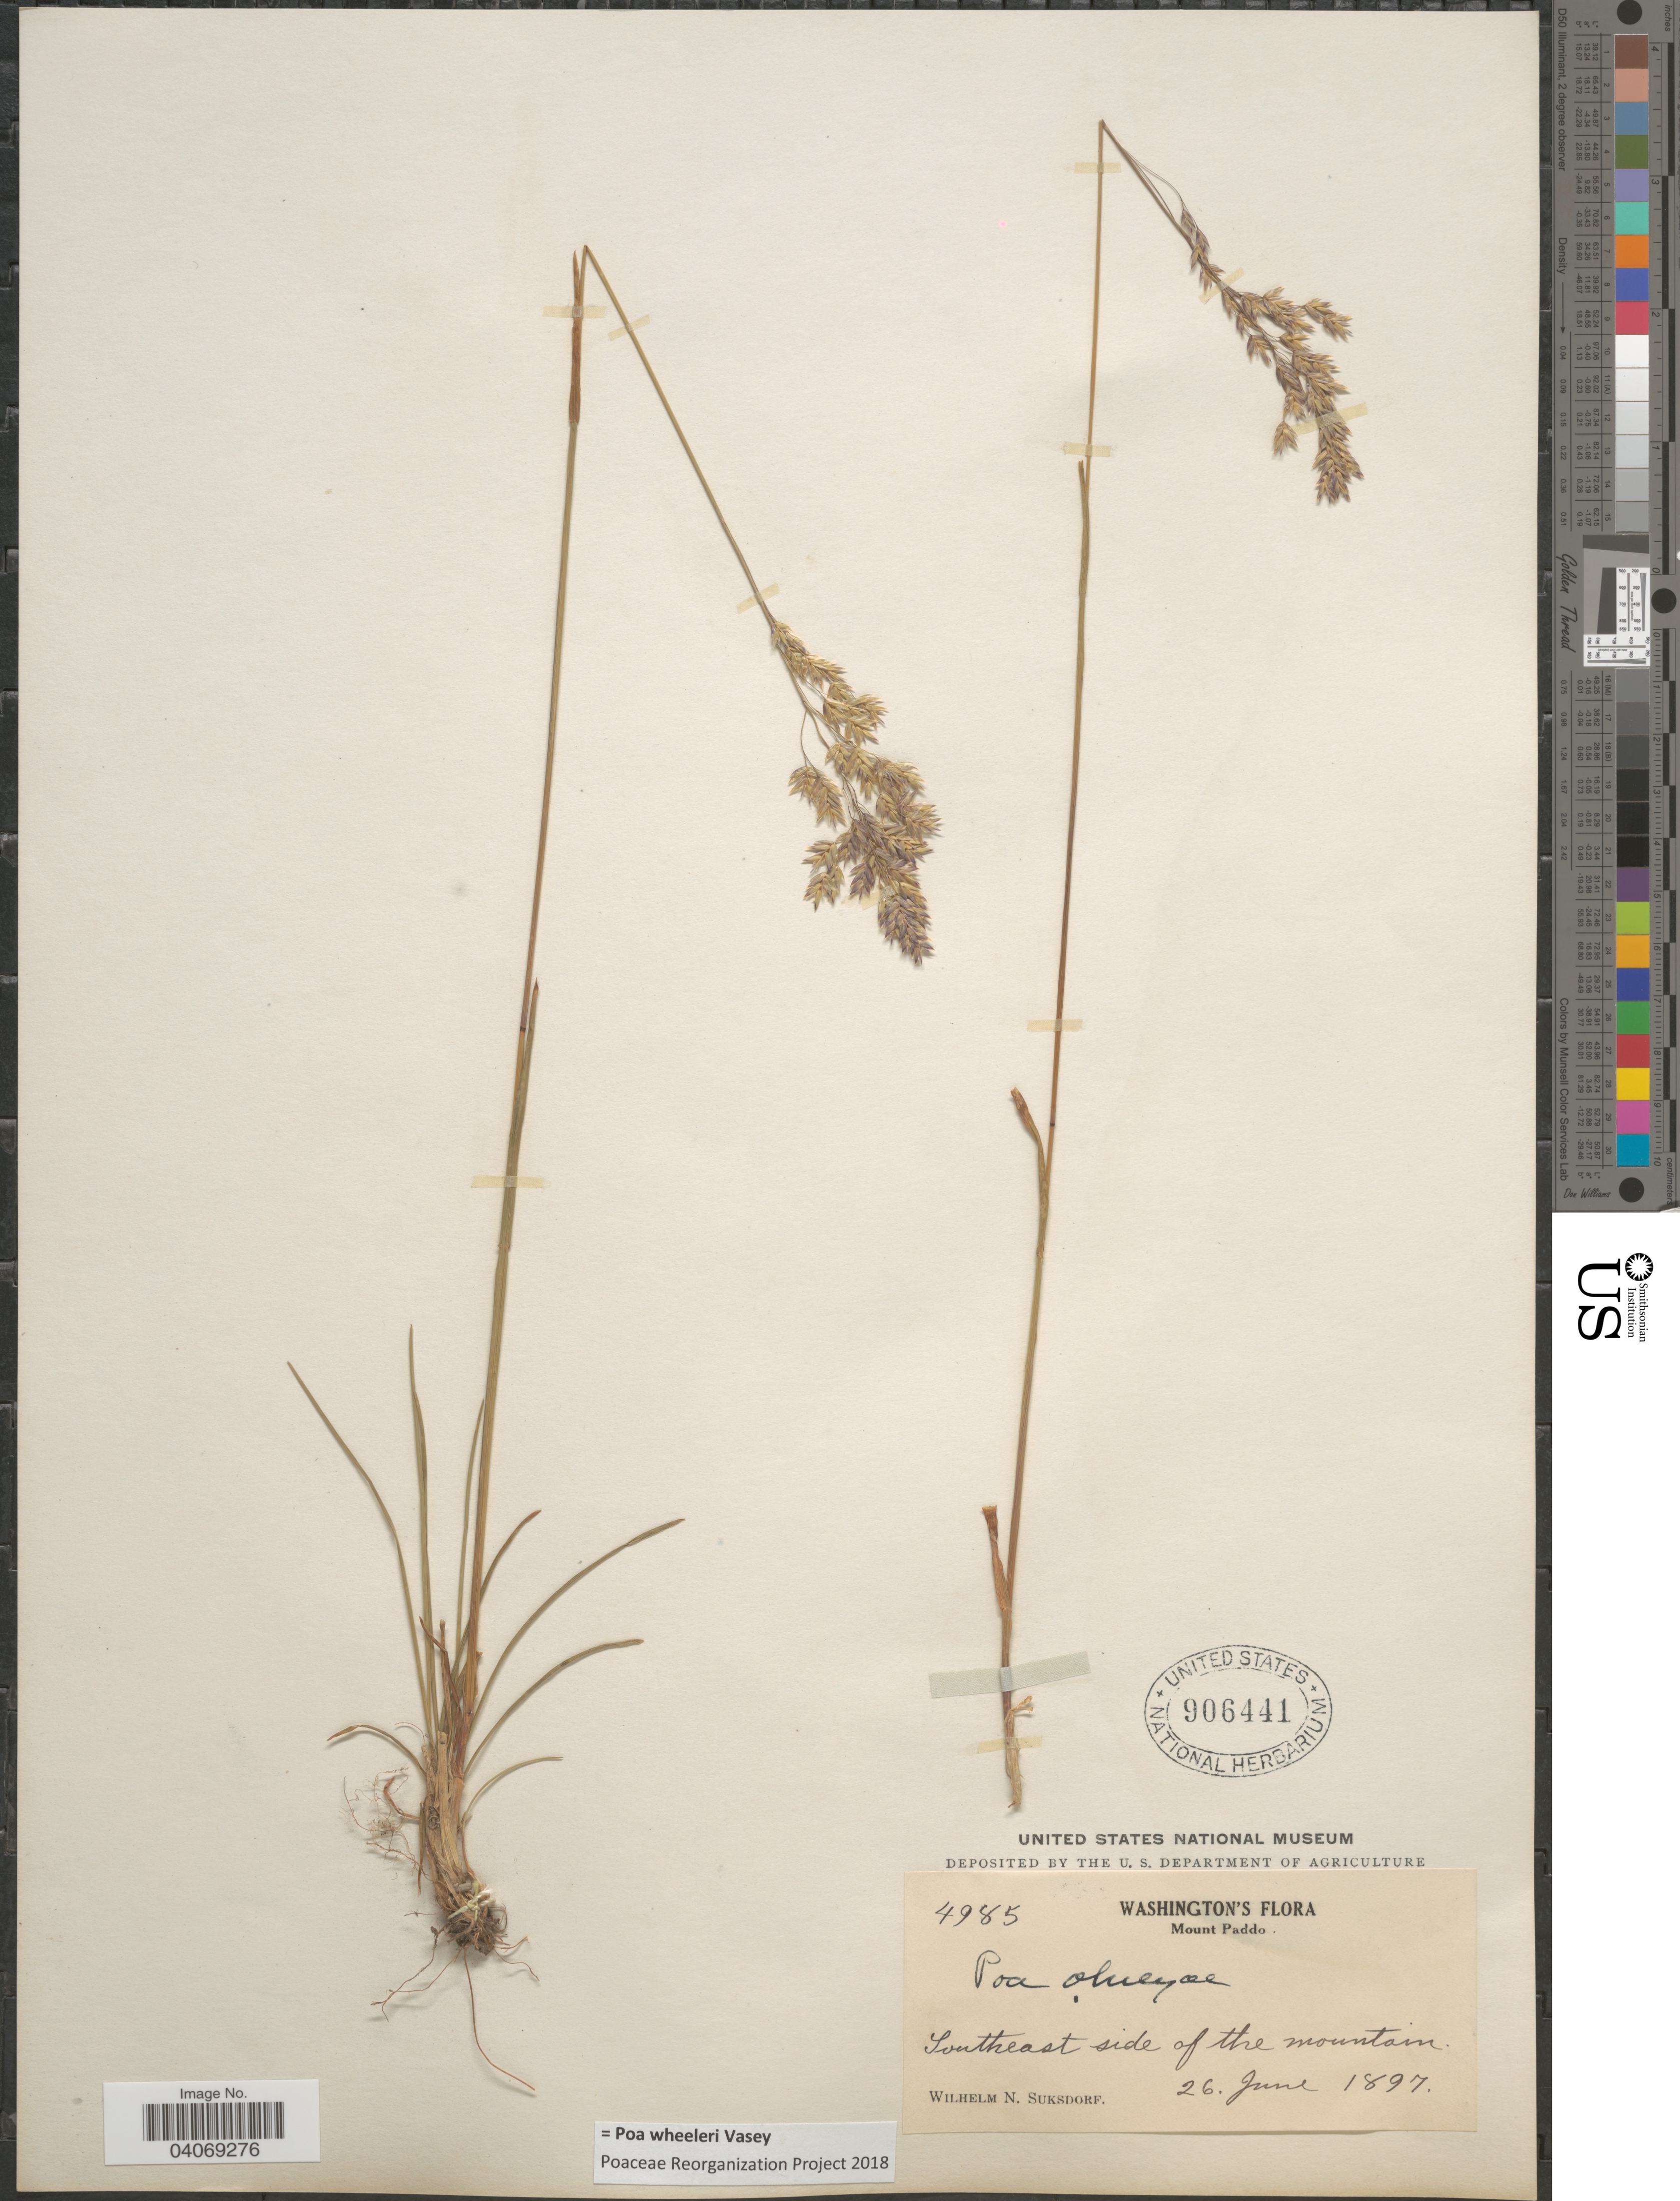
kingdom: Plantae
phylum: Tracheophyta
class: Liliopsida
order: Poales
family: Poaceae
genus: Poa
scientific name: Poa wheeleri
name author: Vasey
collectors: W. N. Suksdorf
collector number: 4985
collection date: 1897-06-26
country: United States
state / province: Washington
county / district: Skamania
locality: Mount Paddo. Southeast side of the mountain.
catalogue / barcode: US 906441